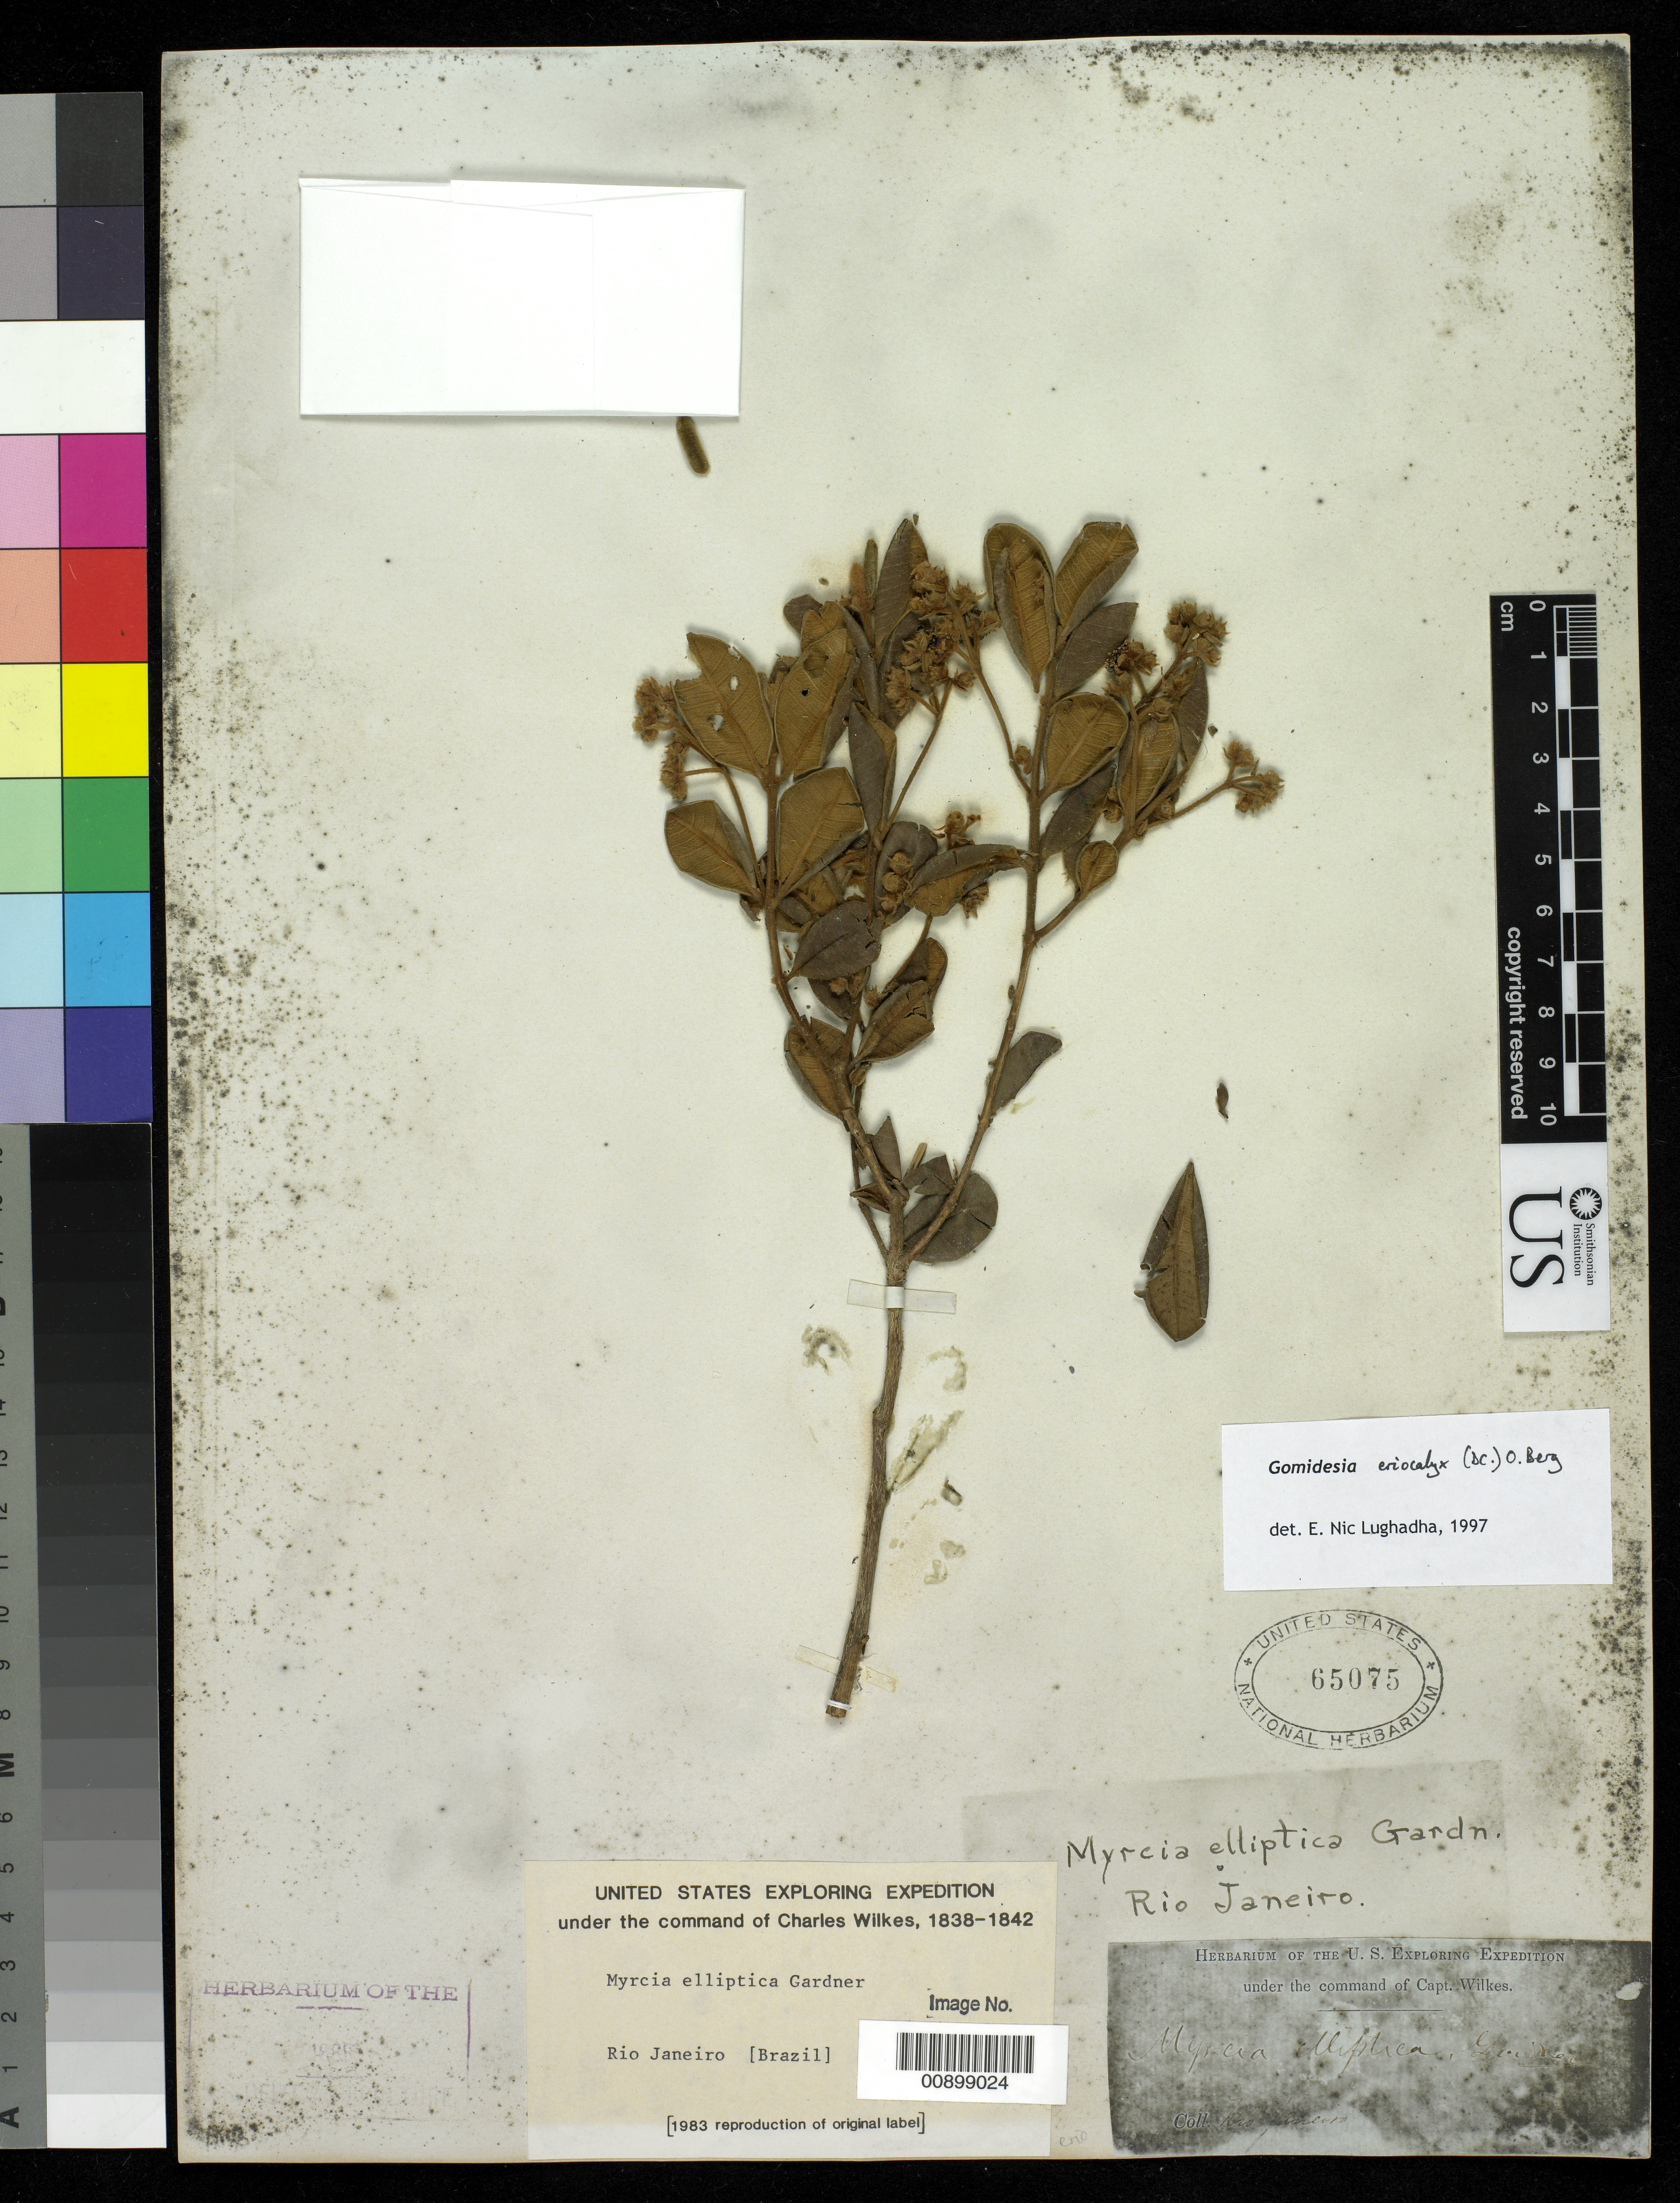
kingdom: Plantae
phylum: Tracheophyta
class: Magnoliopsida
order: Myrtales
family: Myrtaceae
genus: Myrcia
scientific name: Myrcia reitzii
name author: (D. Legrand) Mazine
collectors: Wilkes Explor. Exped.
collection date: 1838/1842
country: Brazil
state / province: Rio de Janeiro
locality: Rio Janeiro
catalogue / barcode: US 65075